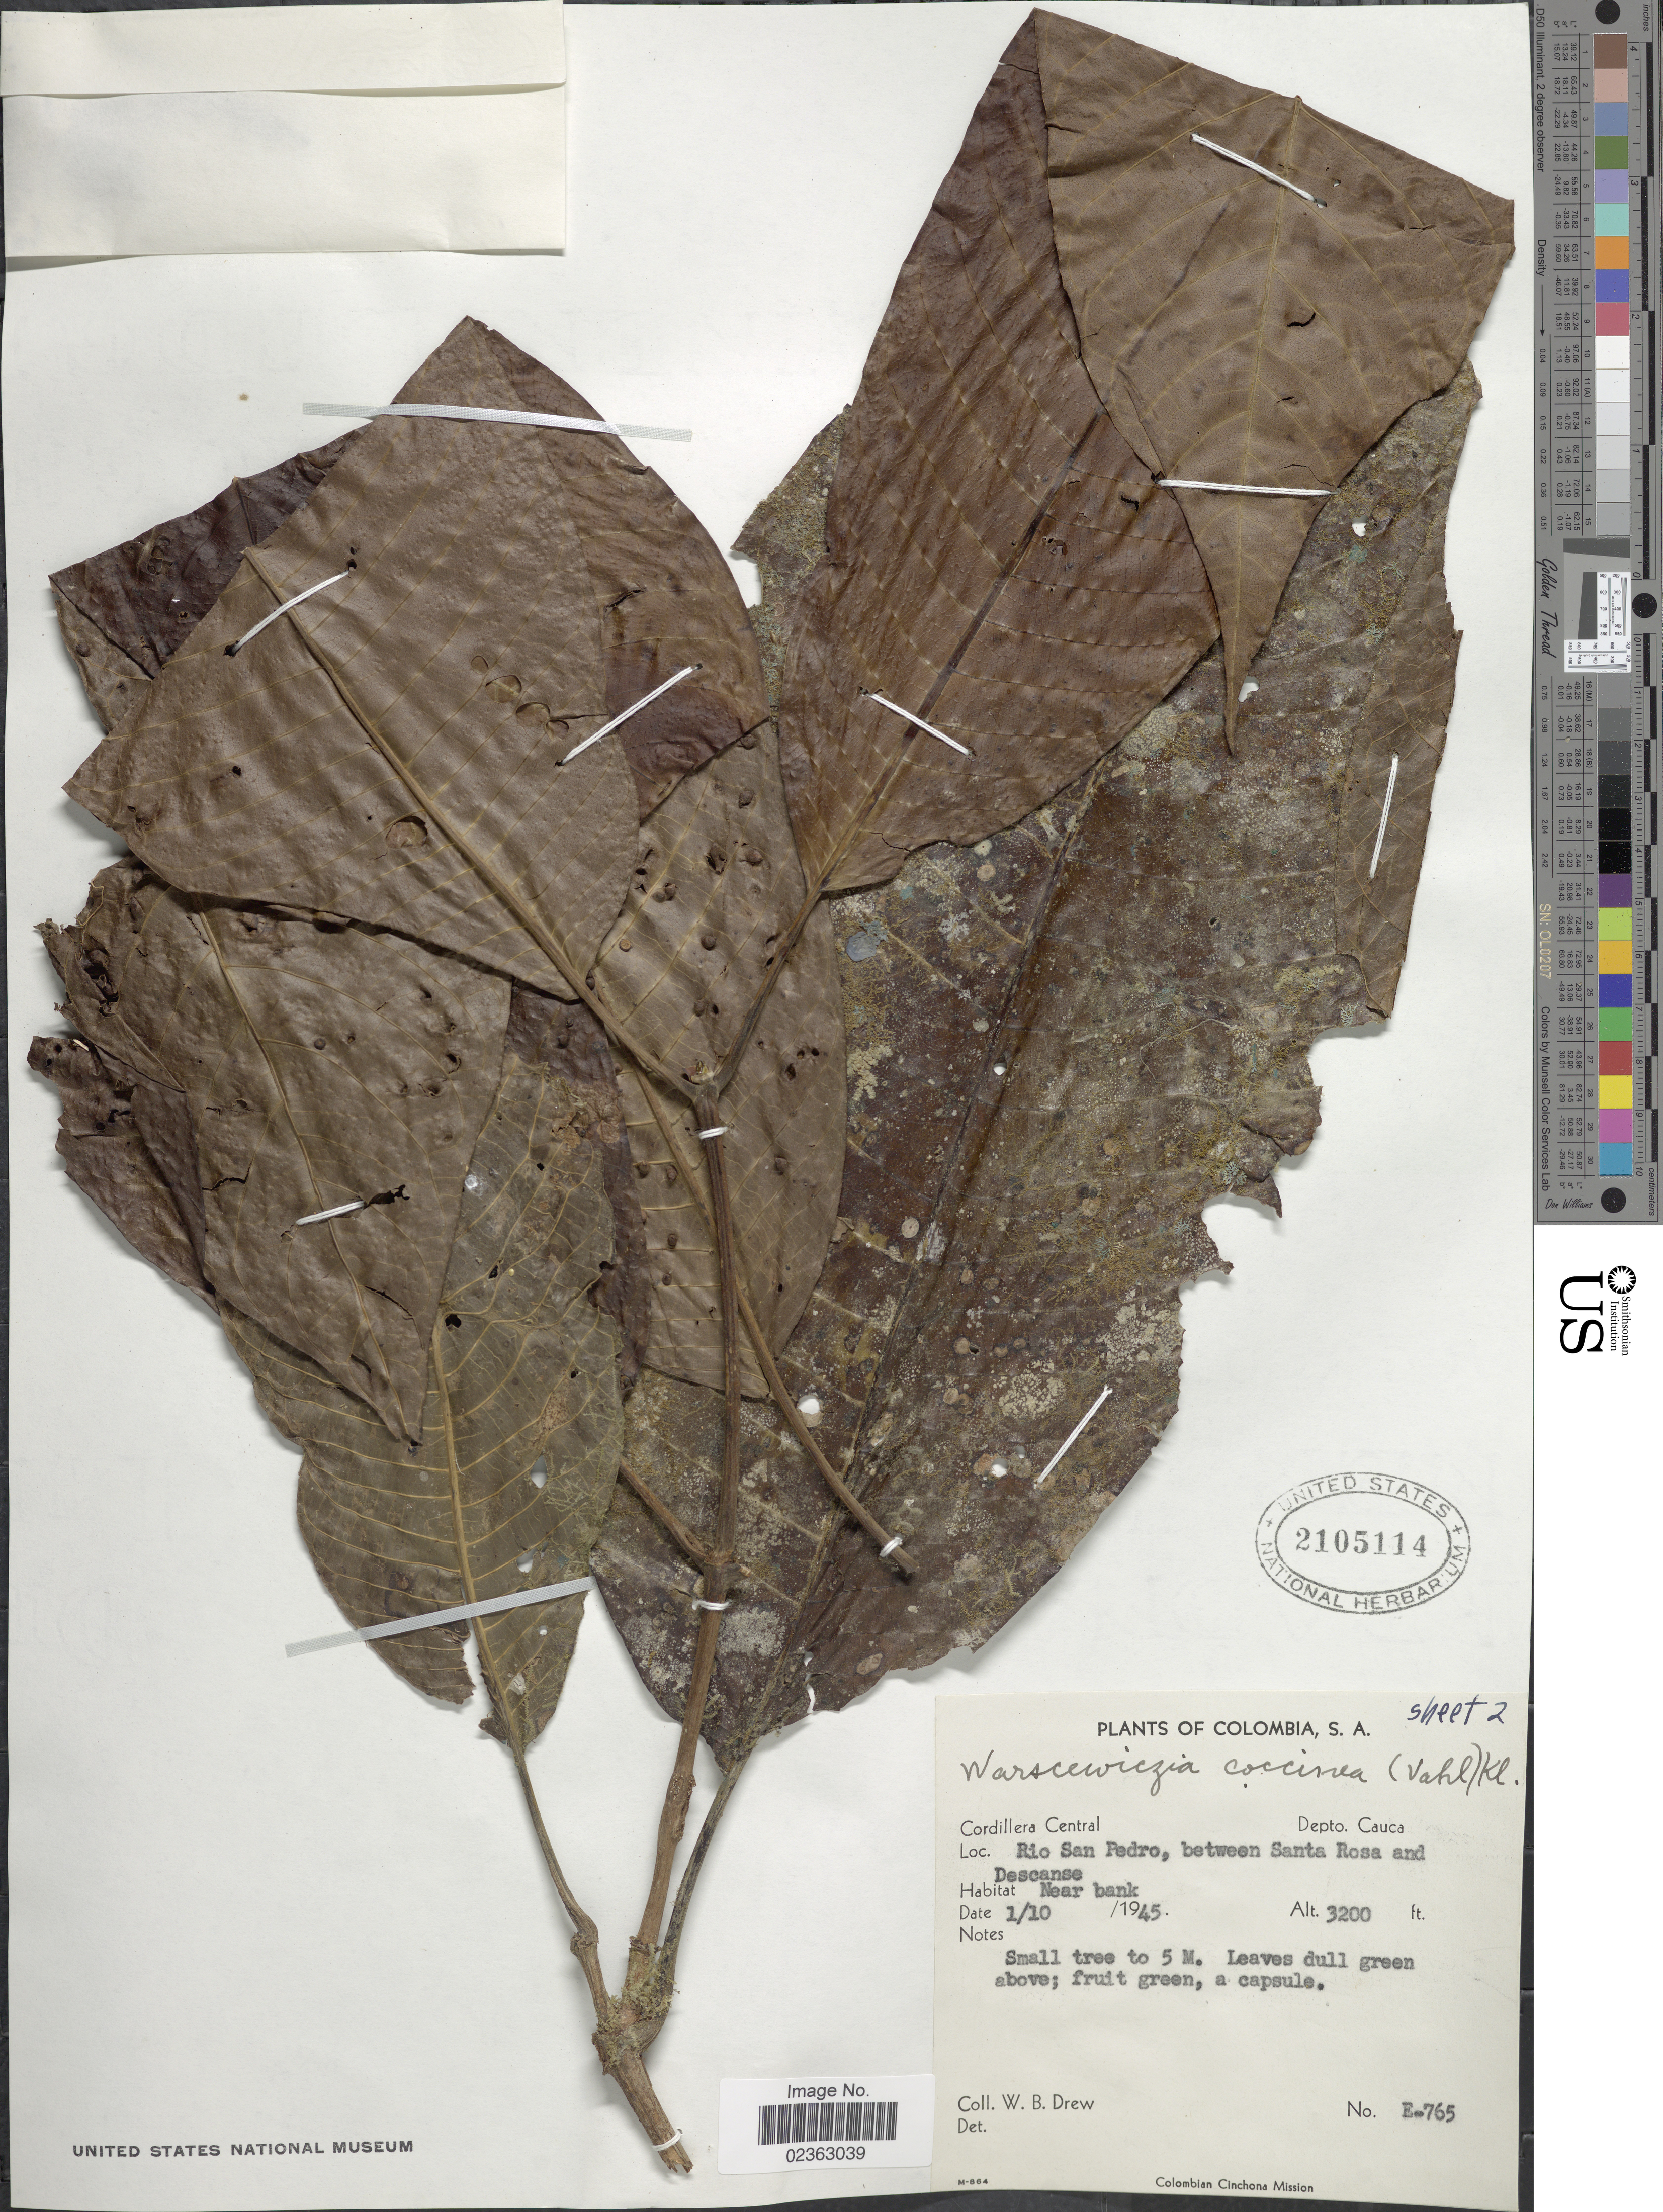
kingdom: Plantae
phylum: Tracheophyta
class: Magnoliopsida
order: Gentianales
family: Rubiaceae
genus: Warszewiczia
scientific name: Warszewiczia coccinea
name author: (Vahl) Klotzsch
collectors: W. B. Drew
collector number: E-765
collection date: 1945-10-01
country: Colombia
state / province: Cauca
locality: Cordillera Central, Rio San Pedro, between Santa Rosa and Descanse, near bank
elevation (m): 975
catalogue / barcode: US 2105114